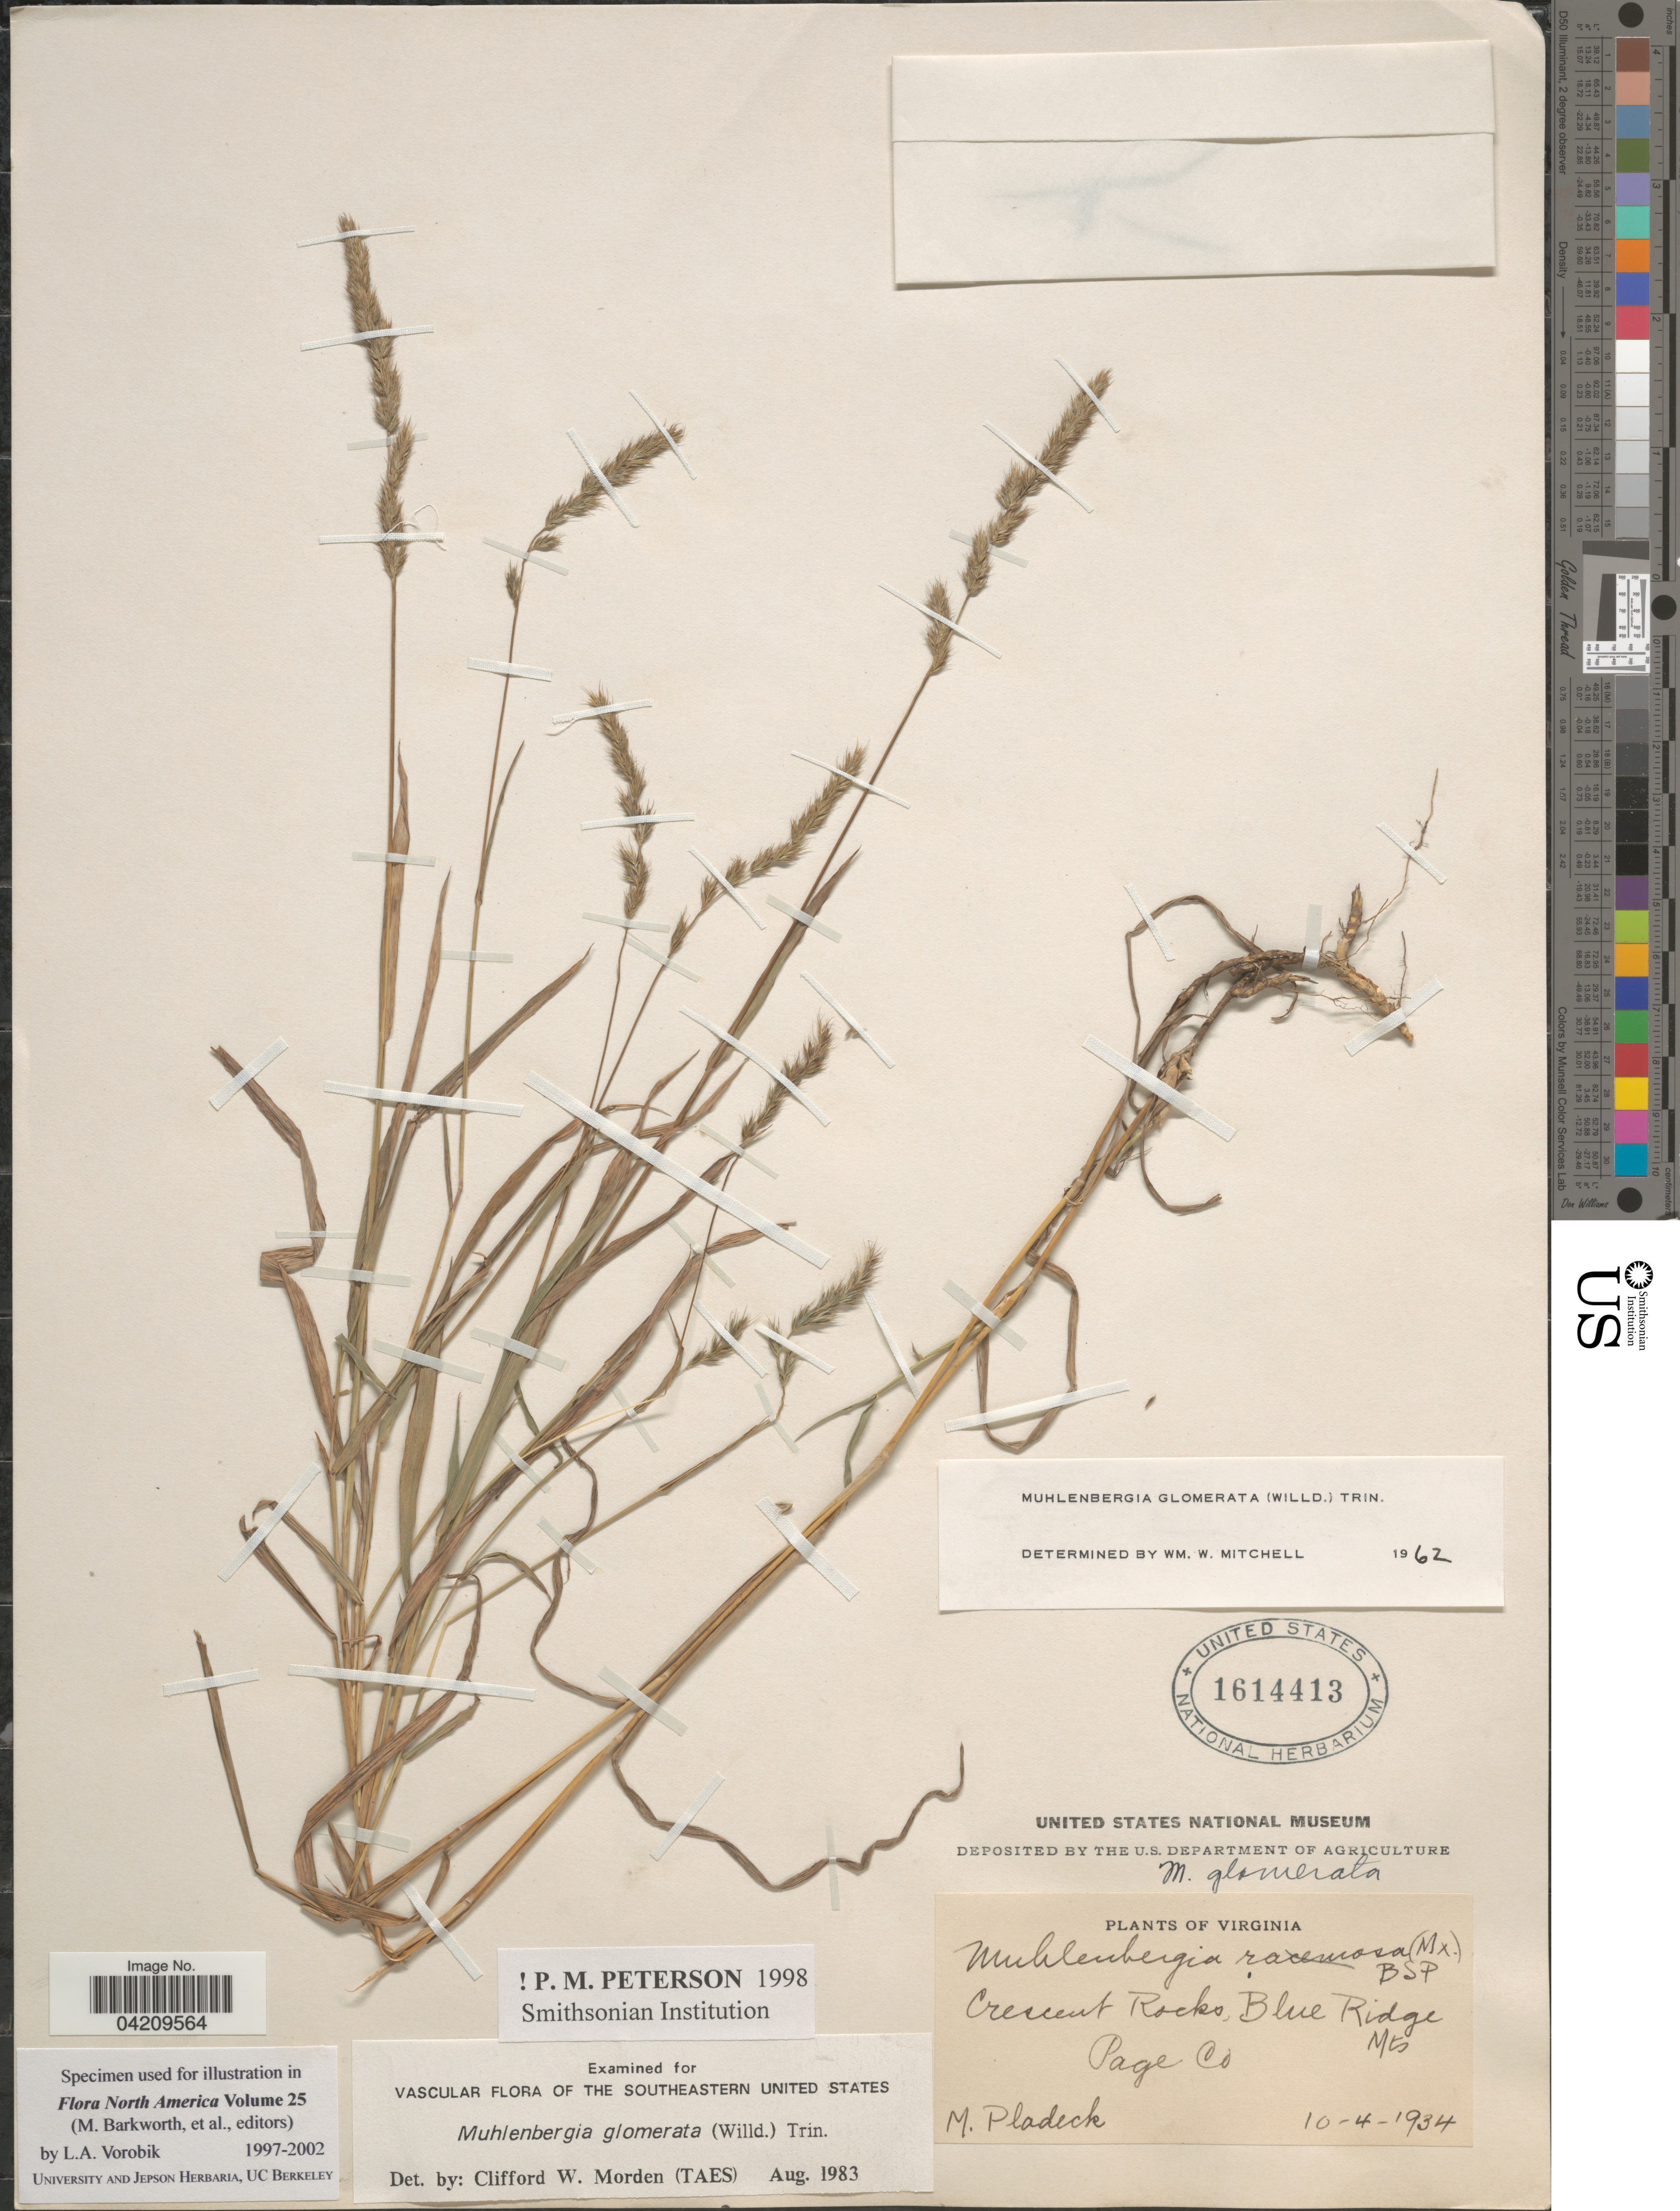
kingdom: Plantae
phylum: Tracheophyta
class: Liliopsida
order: Poales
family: Poaceae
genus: Muhlenbergia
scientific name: Muhlenbergia glomerata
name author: (Willd.) Trin.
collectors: M. Pladeck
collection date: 1934-10-04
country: United States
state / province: Virginia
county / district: Page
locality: Crescent Rocks, Blue Ridge Mts. Page Co.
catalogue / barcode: US 1614413